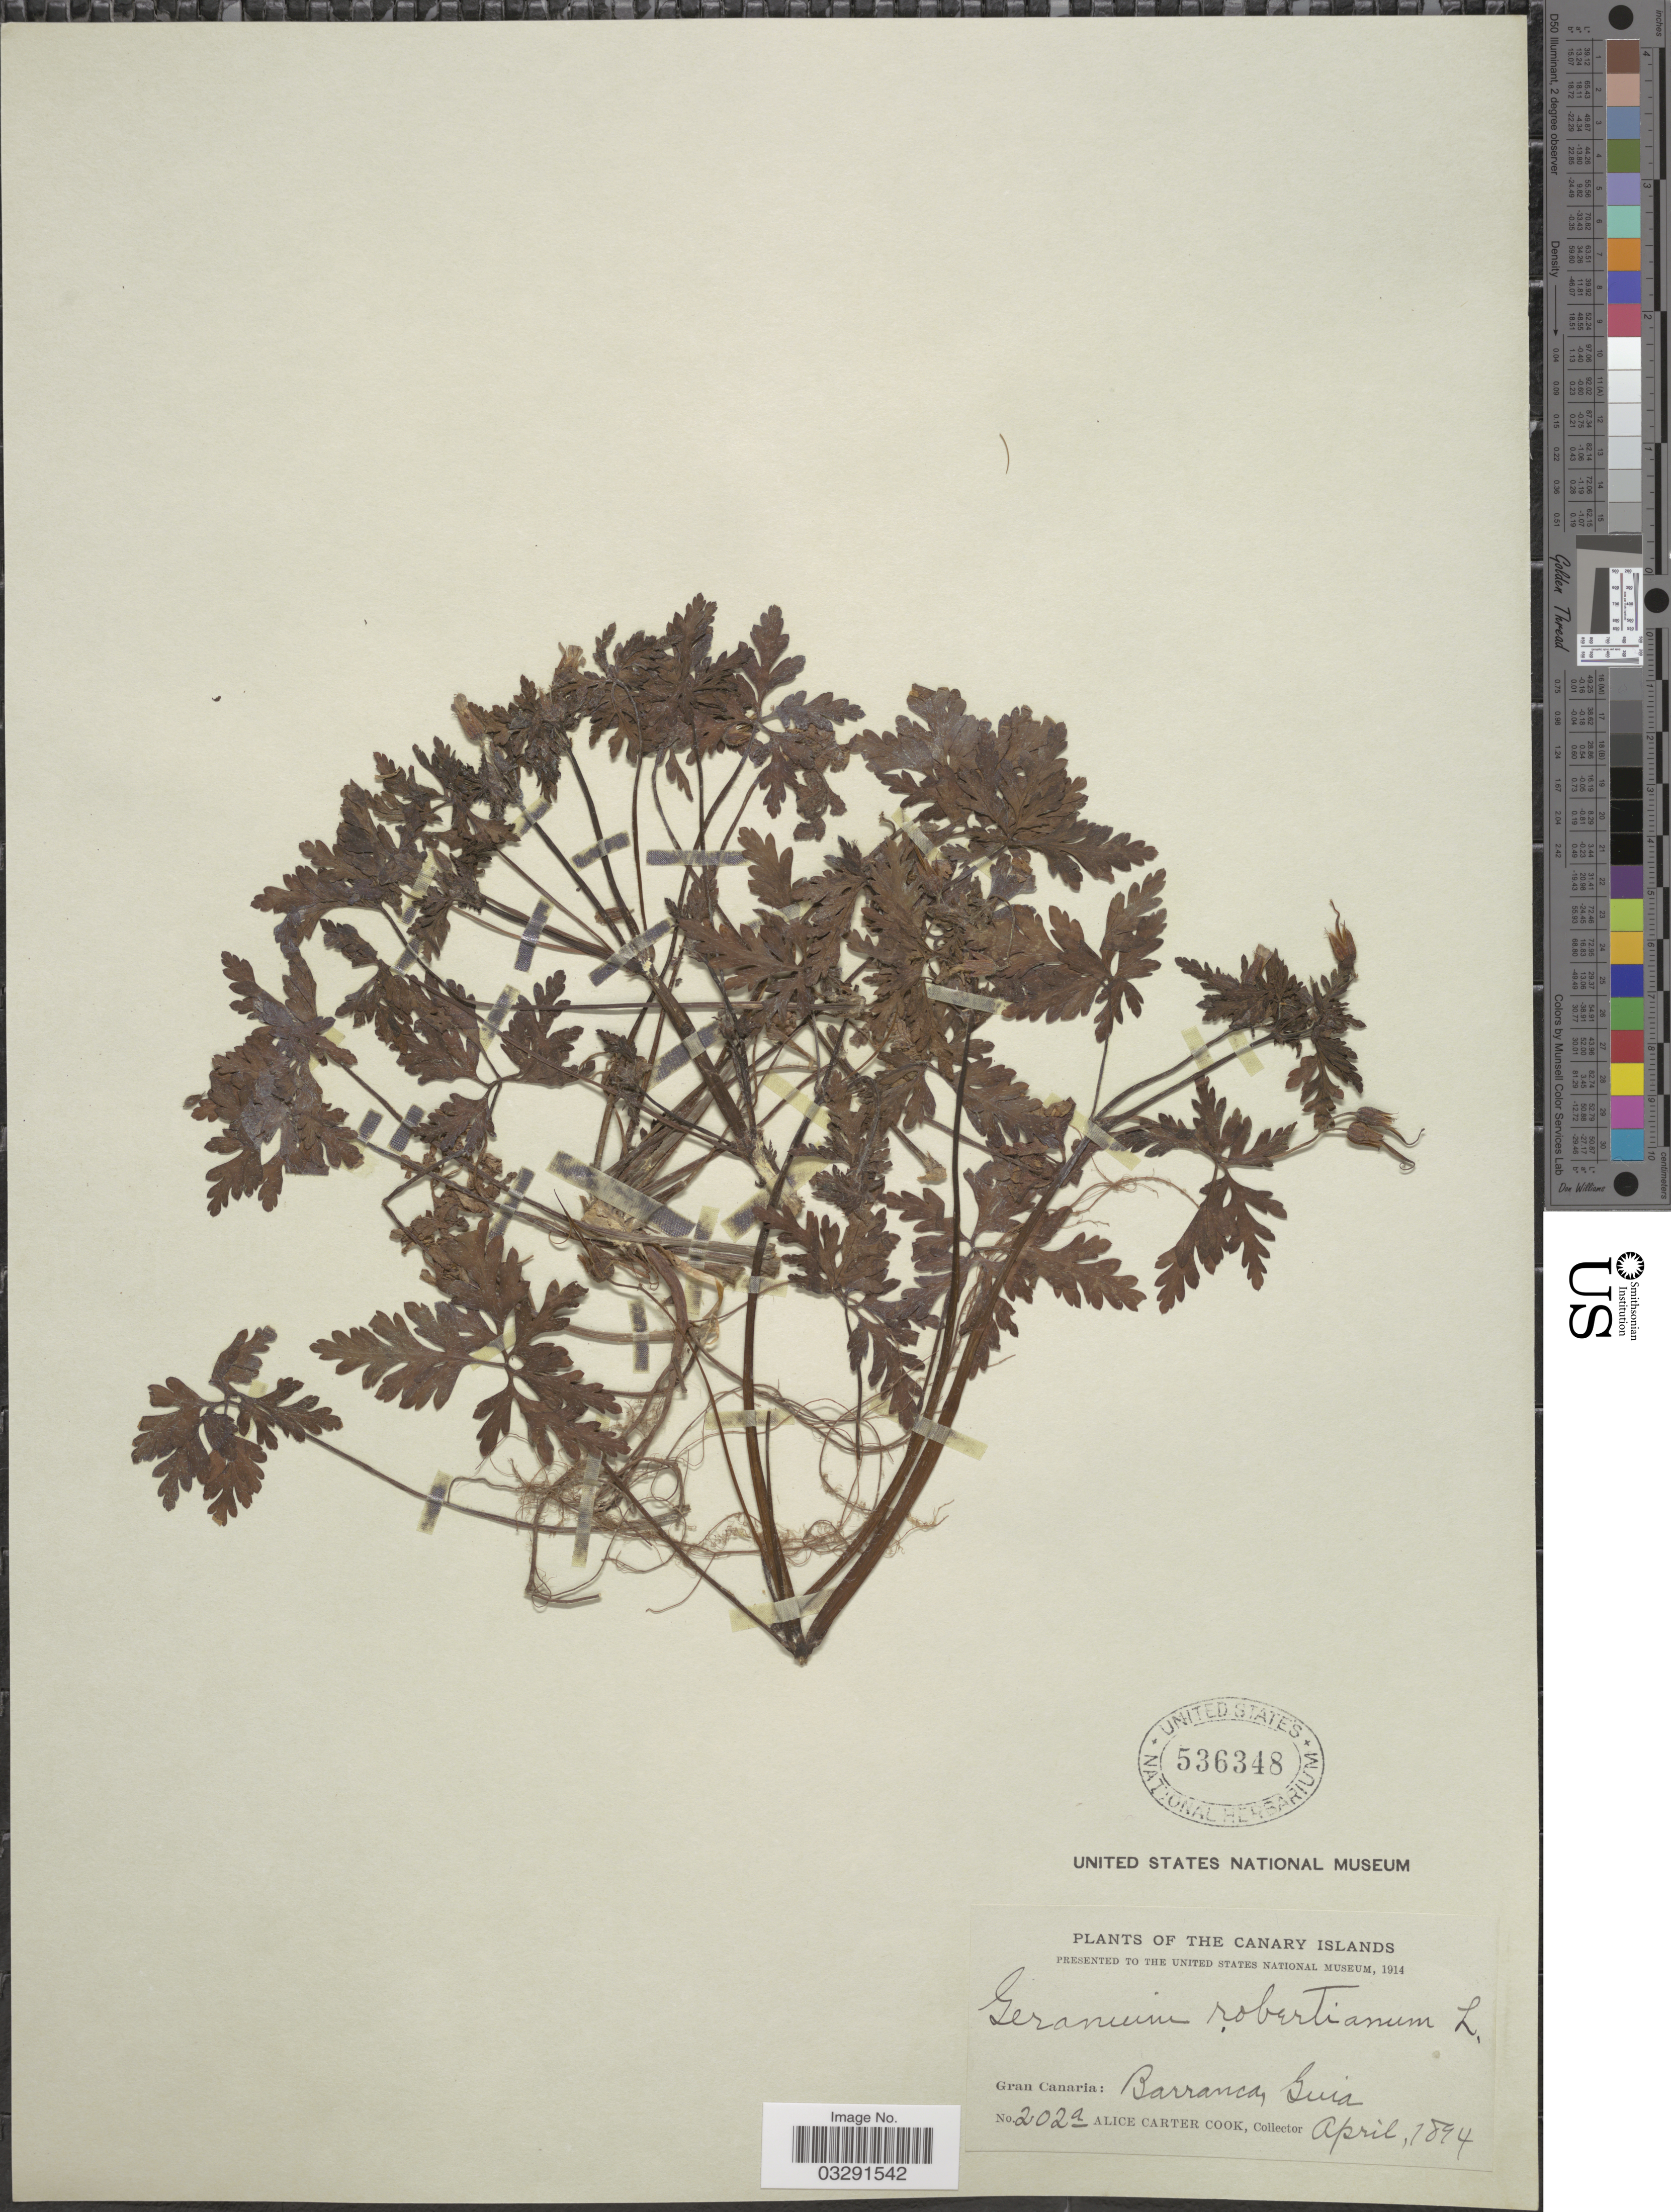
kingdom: Plantae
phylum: Tracheophyta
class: Magnoliopsida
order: Geraniales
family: Geraniaceae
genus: Geranium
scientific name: Geranium robertianum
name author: L.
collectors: Alice C. Cook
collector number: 202a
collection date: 1894-04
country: Spain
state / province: Canarias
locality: The Canary Islands. Gran Canaria: Barranca, Guia.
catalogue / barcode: US 536348